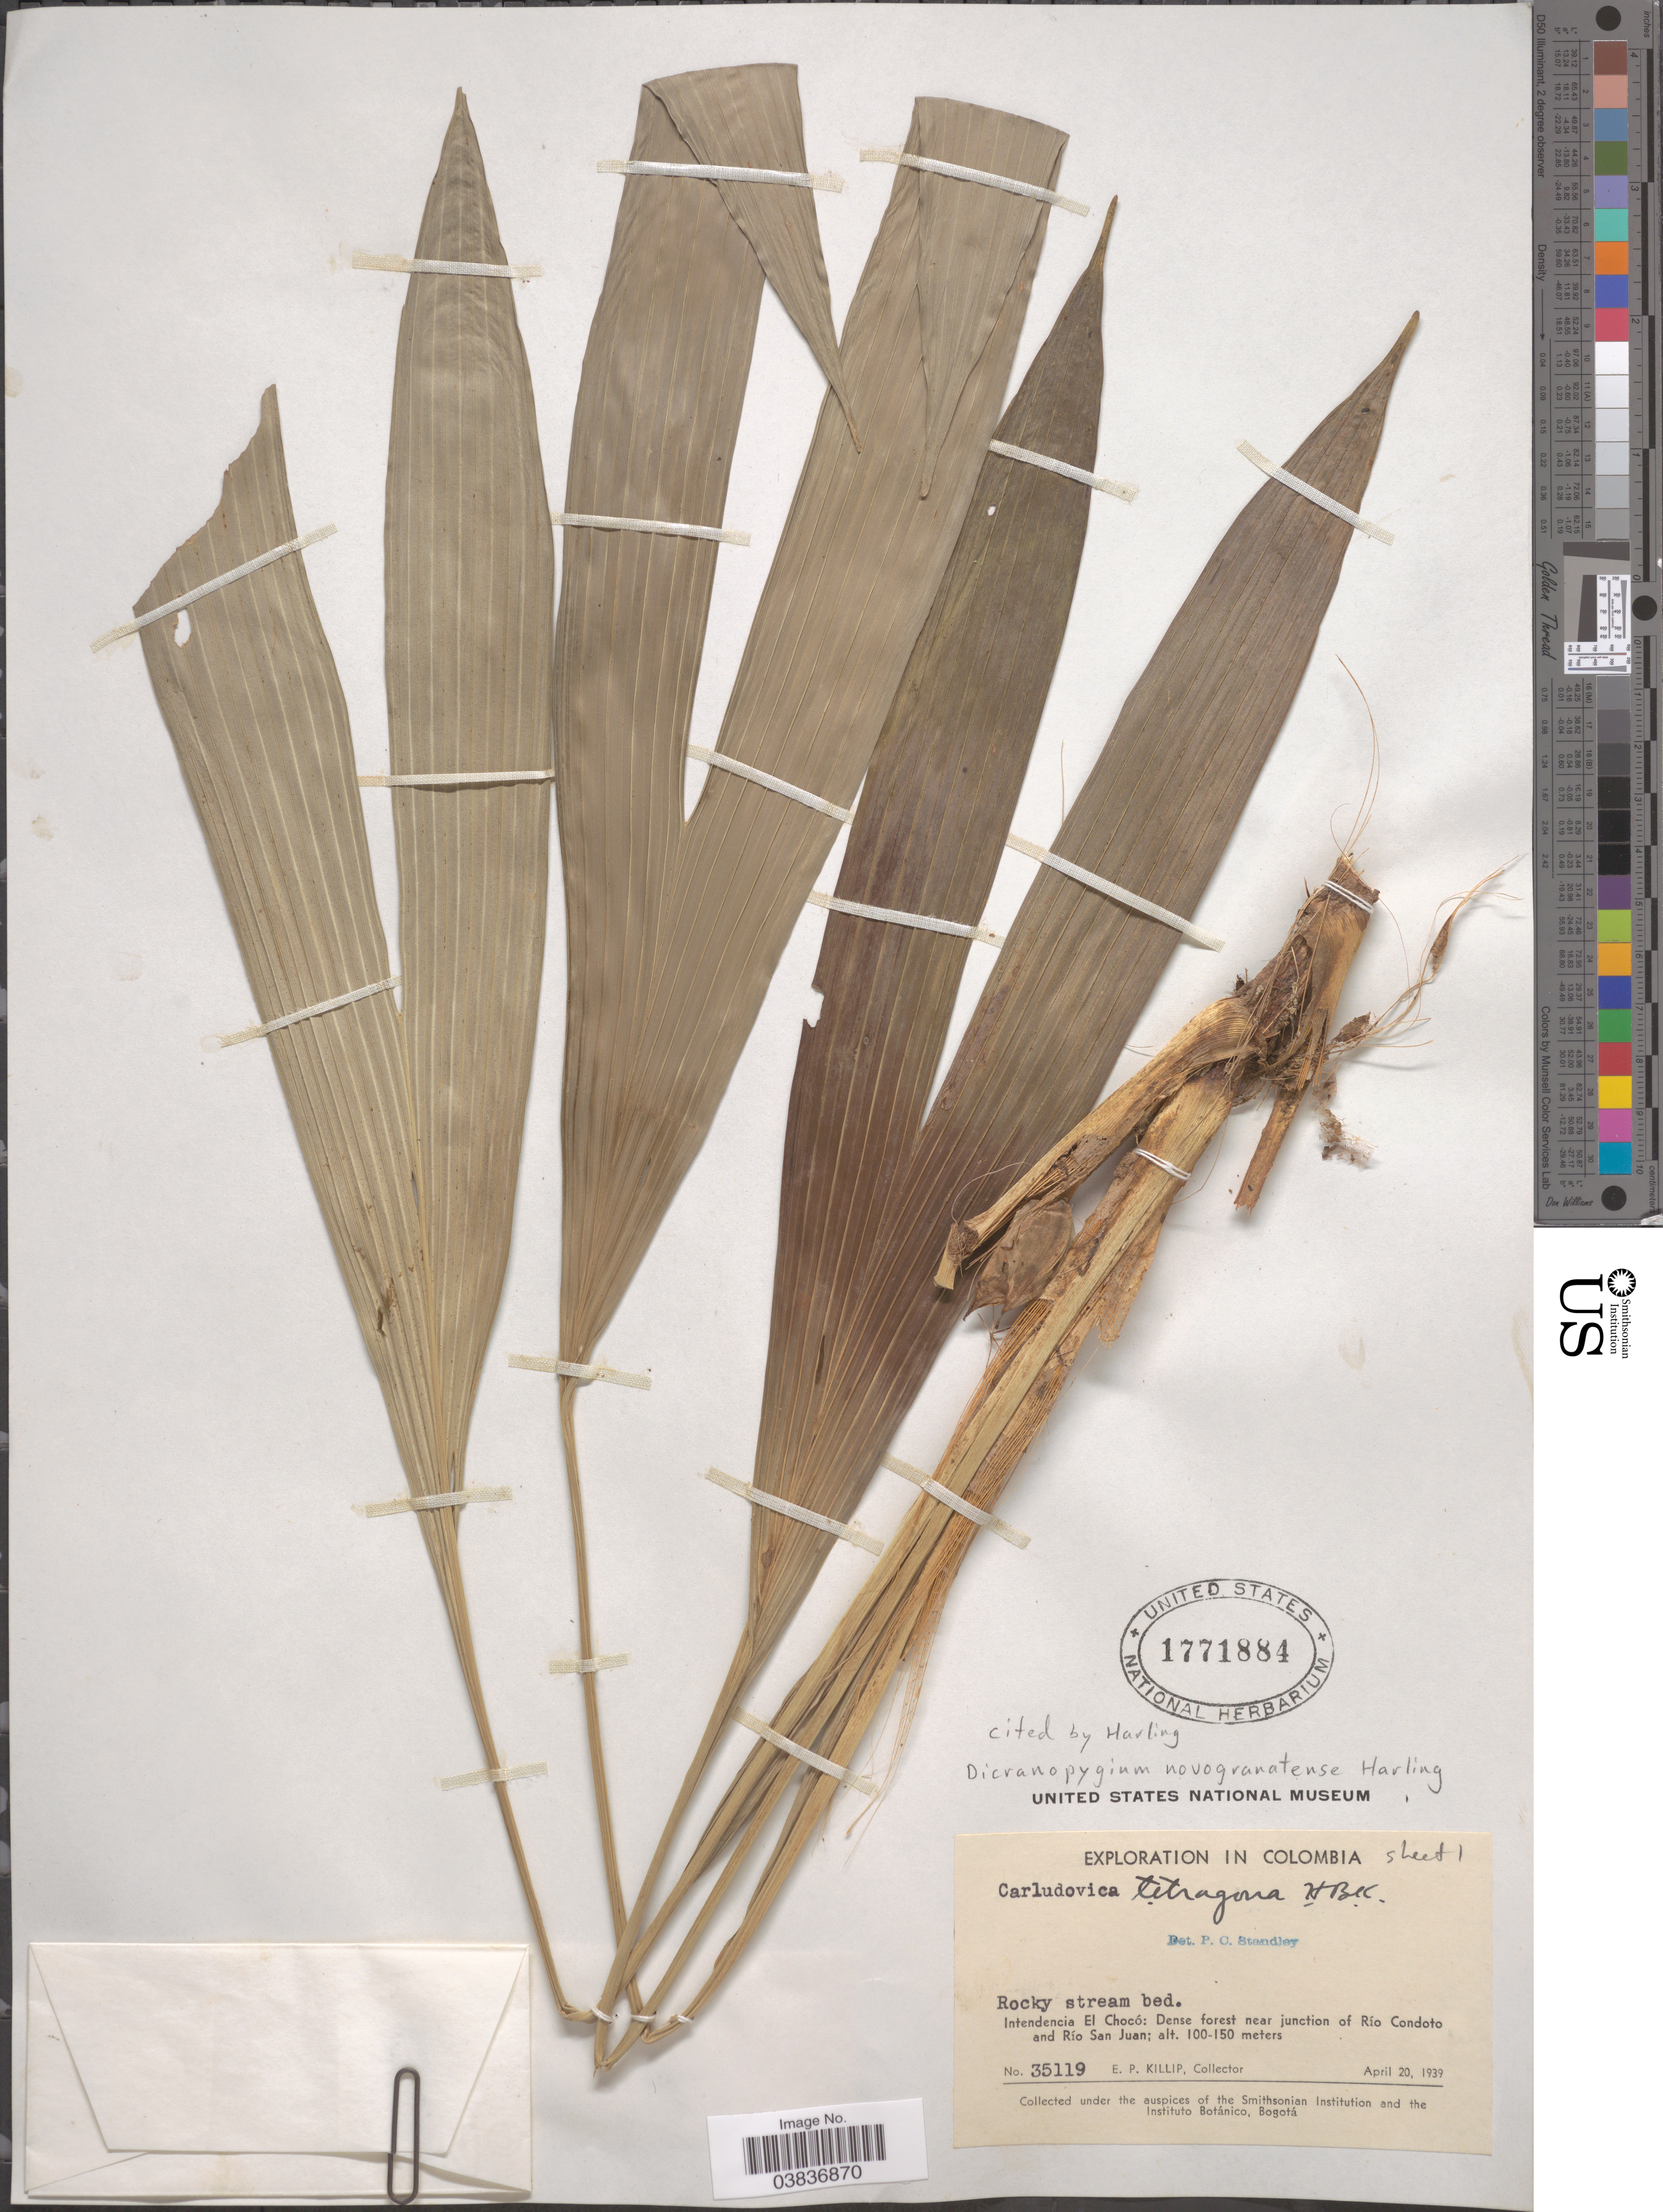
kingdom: Plantae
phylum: Tracheophyta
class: Liliopsida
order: Pandanales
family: Cyclanthaceae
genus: Dicranopygium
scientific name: Dicranopygium novogranatense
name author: Harling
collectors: E. P. Killip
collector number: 35119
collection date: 1939-04-20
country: Colombia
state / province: Chocó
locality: Intendencia El Chocó: Dense forest near junction of Río Condoto and Río San Juan.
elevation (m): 100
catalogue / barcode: US 1771884